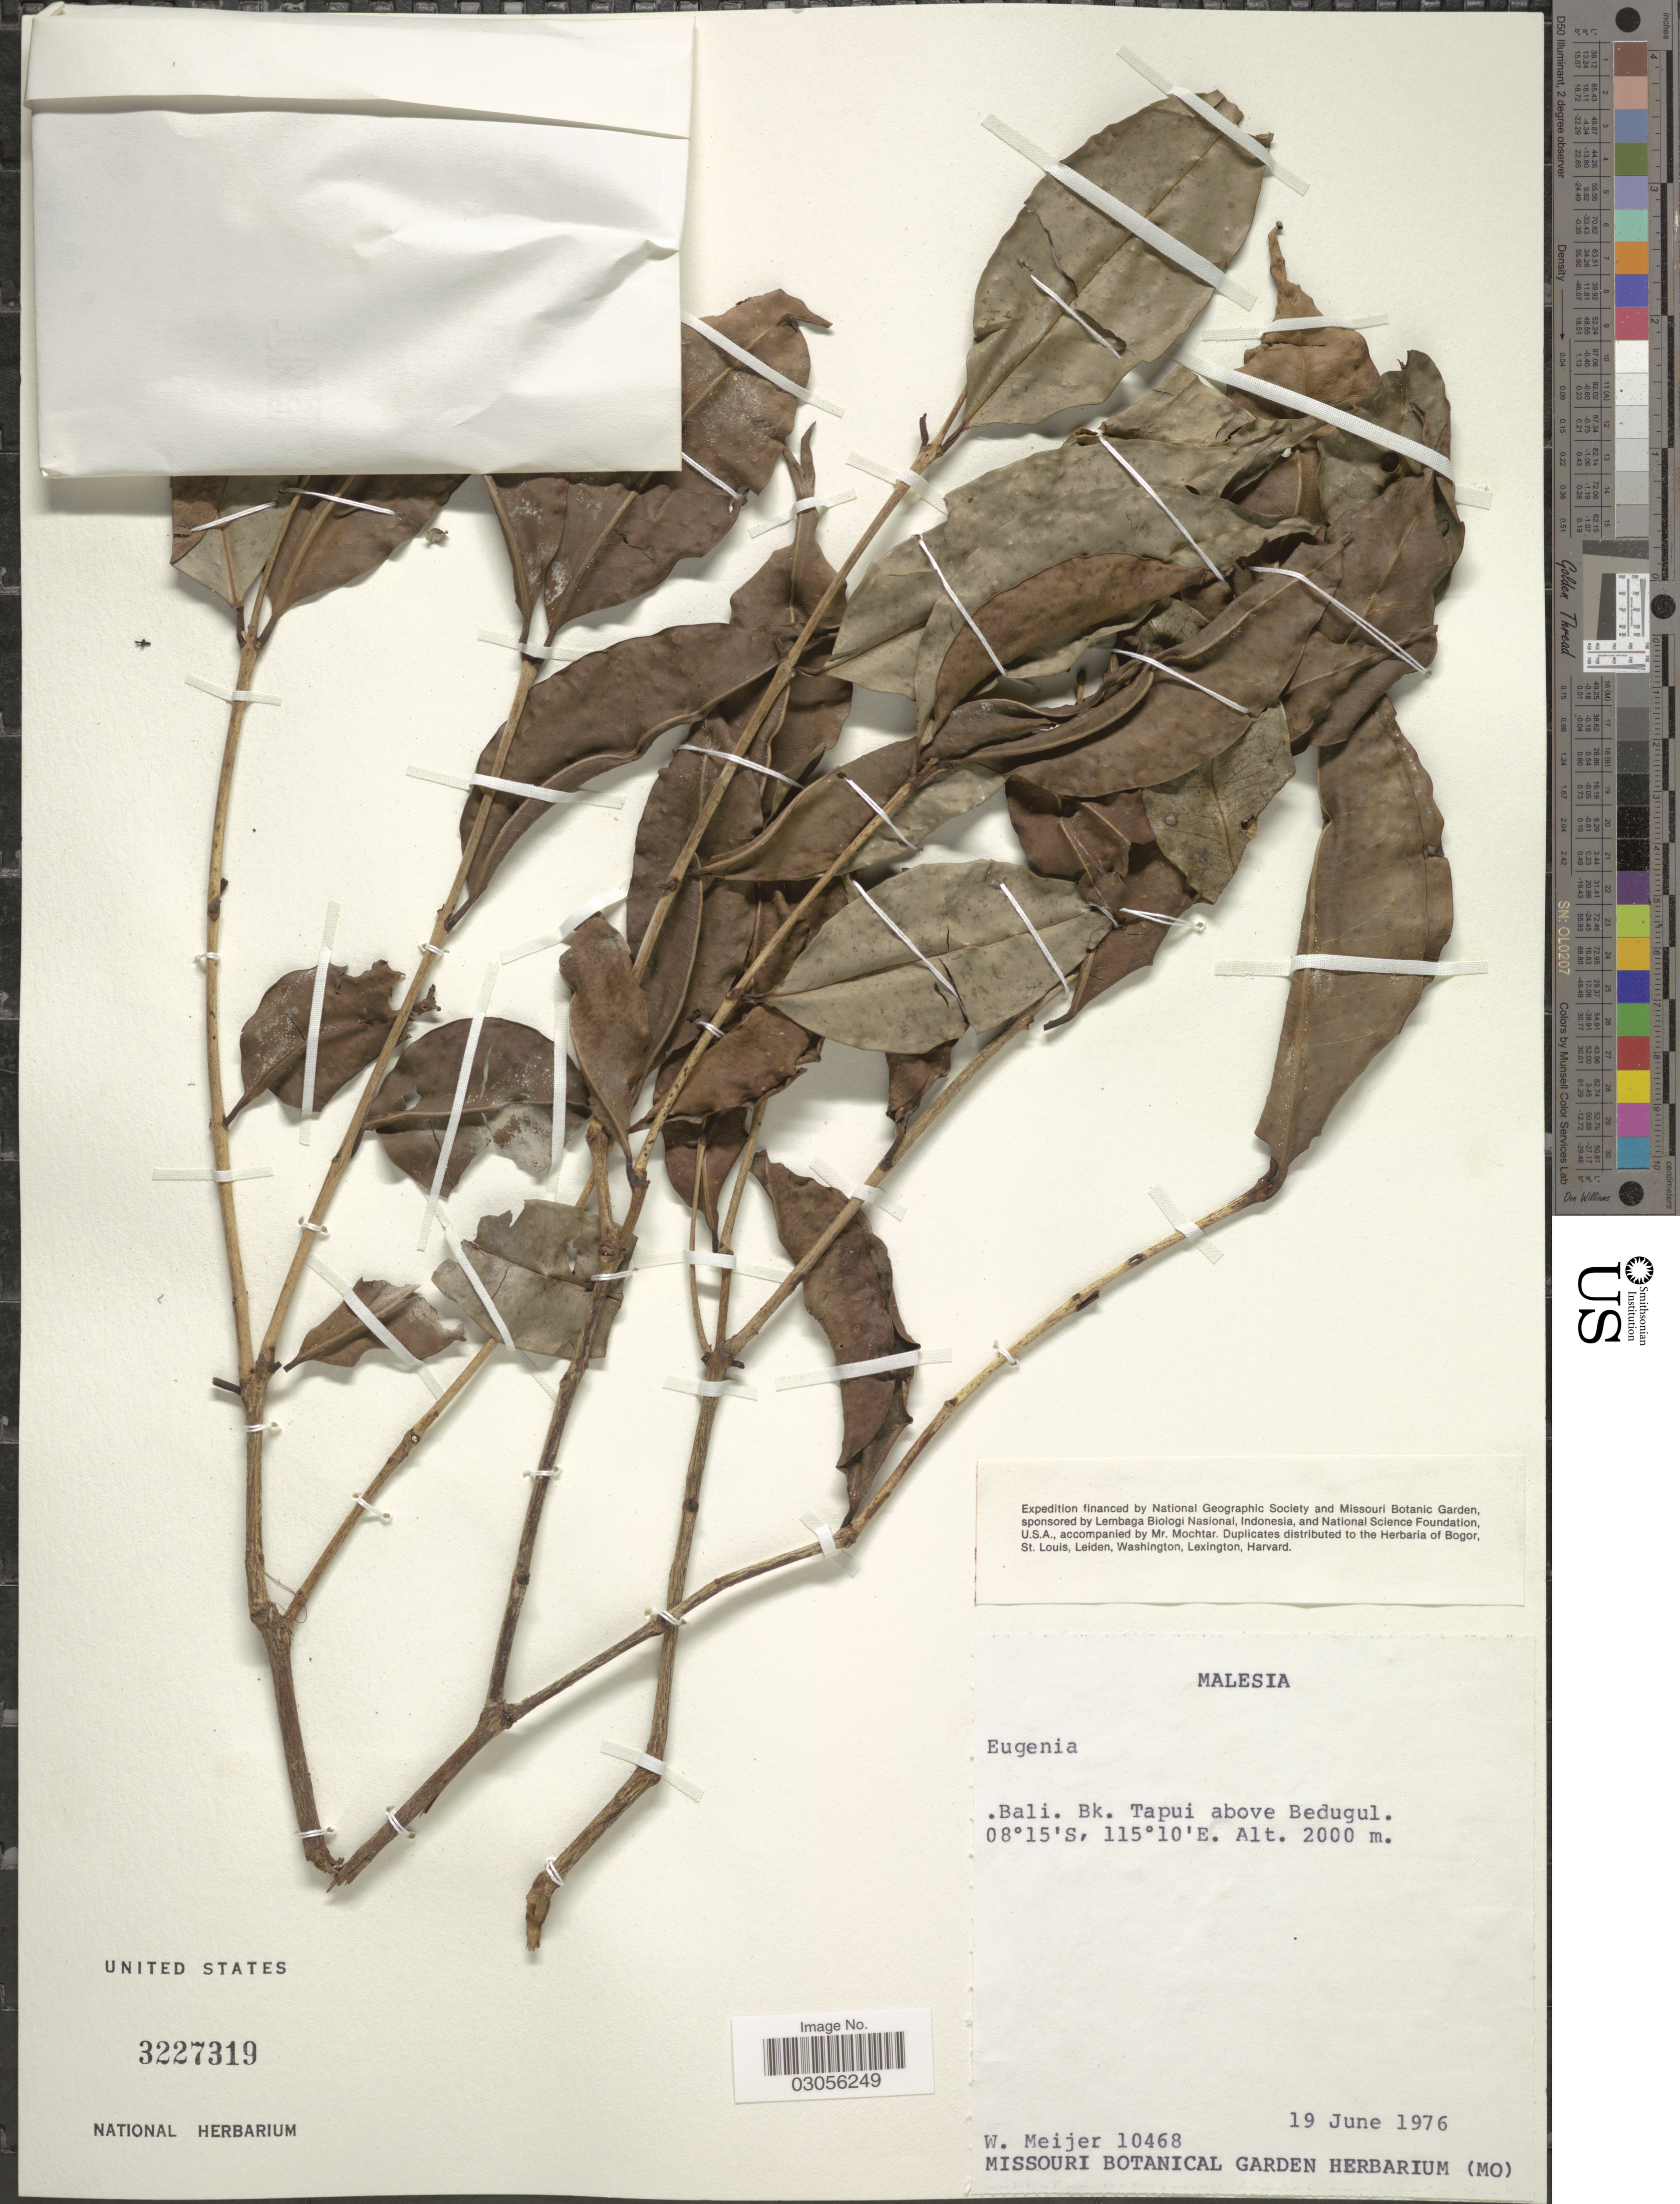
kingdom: Plantae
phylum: Tracheophyta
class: Magnoliopsida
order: Myrtales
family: Myrtaceae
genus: Eugenia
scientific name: Eugenia sp.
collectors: W. Meijer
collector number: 10468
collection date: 1976-06-19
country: Indonesia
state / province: Nusa Tenggara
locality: Bali. Bk. Tapui above Bedugul.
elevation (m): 2000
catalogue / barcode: US 3227319